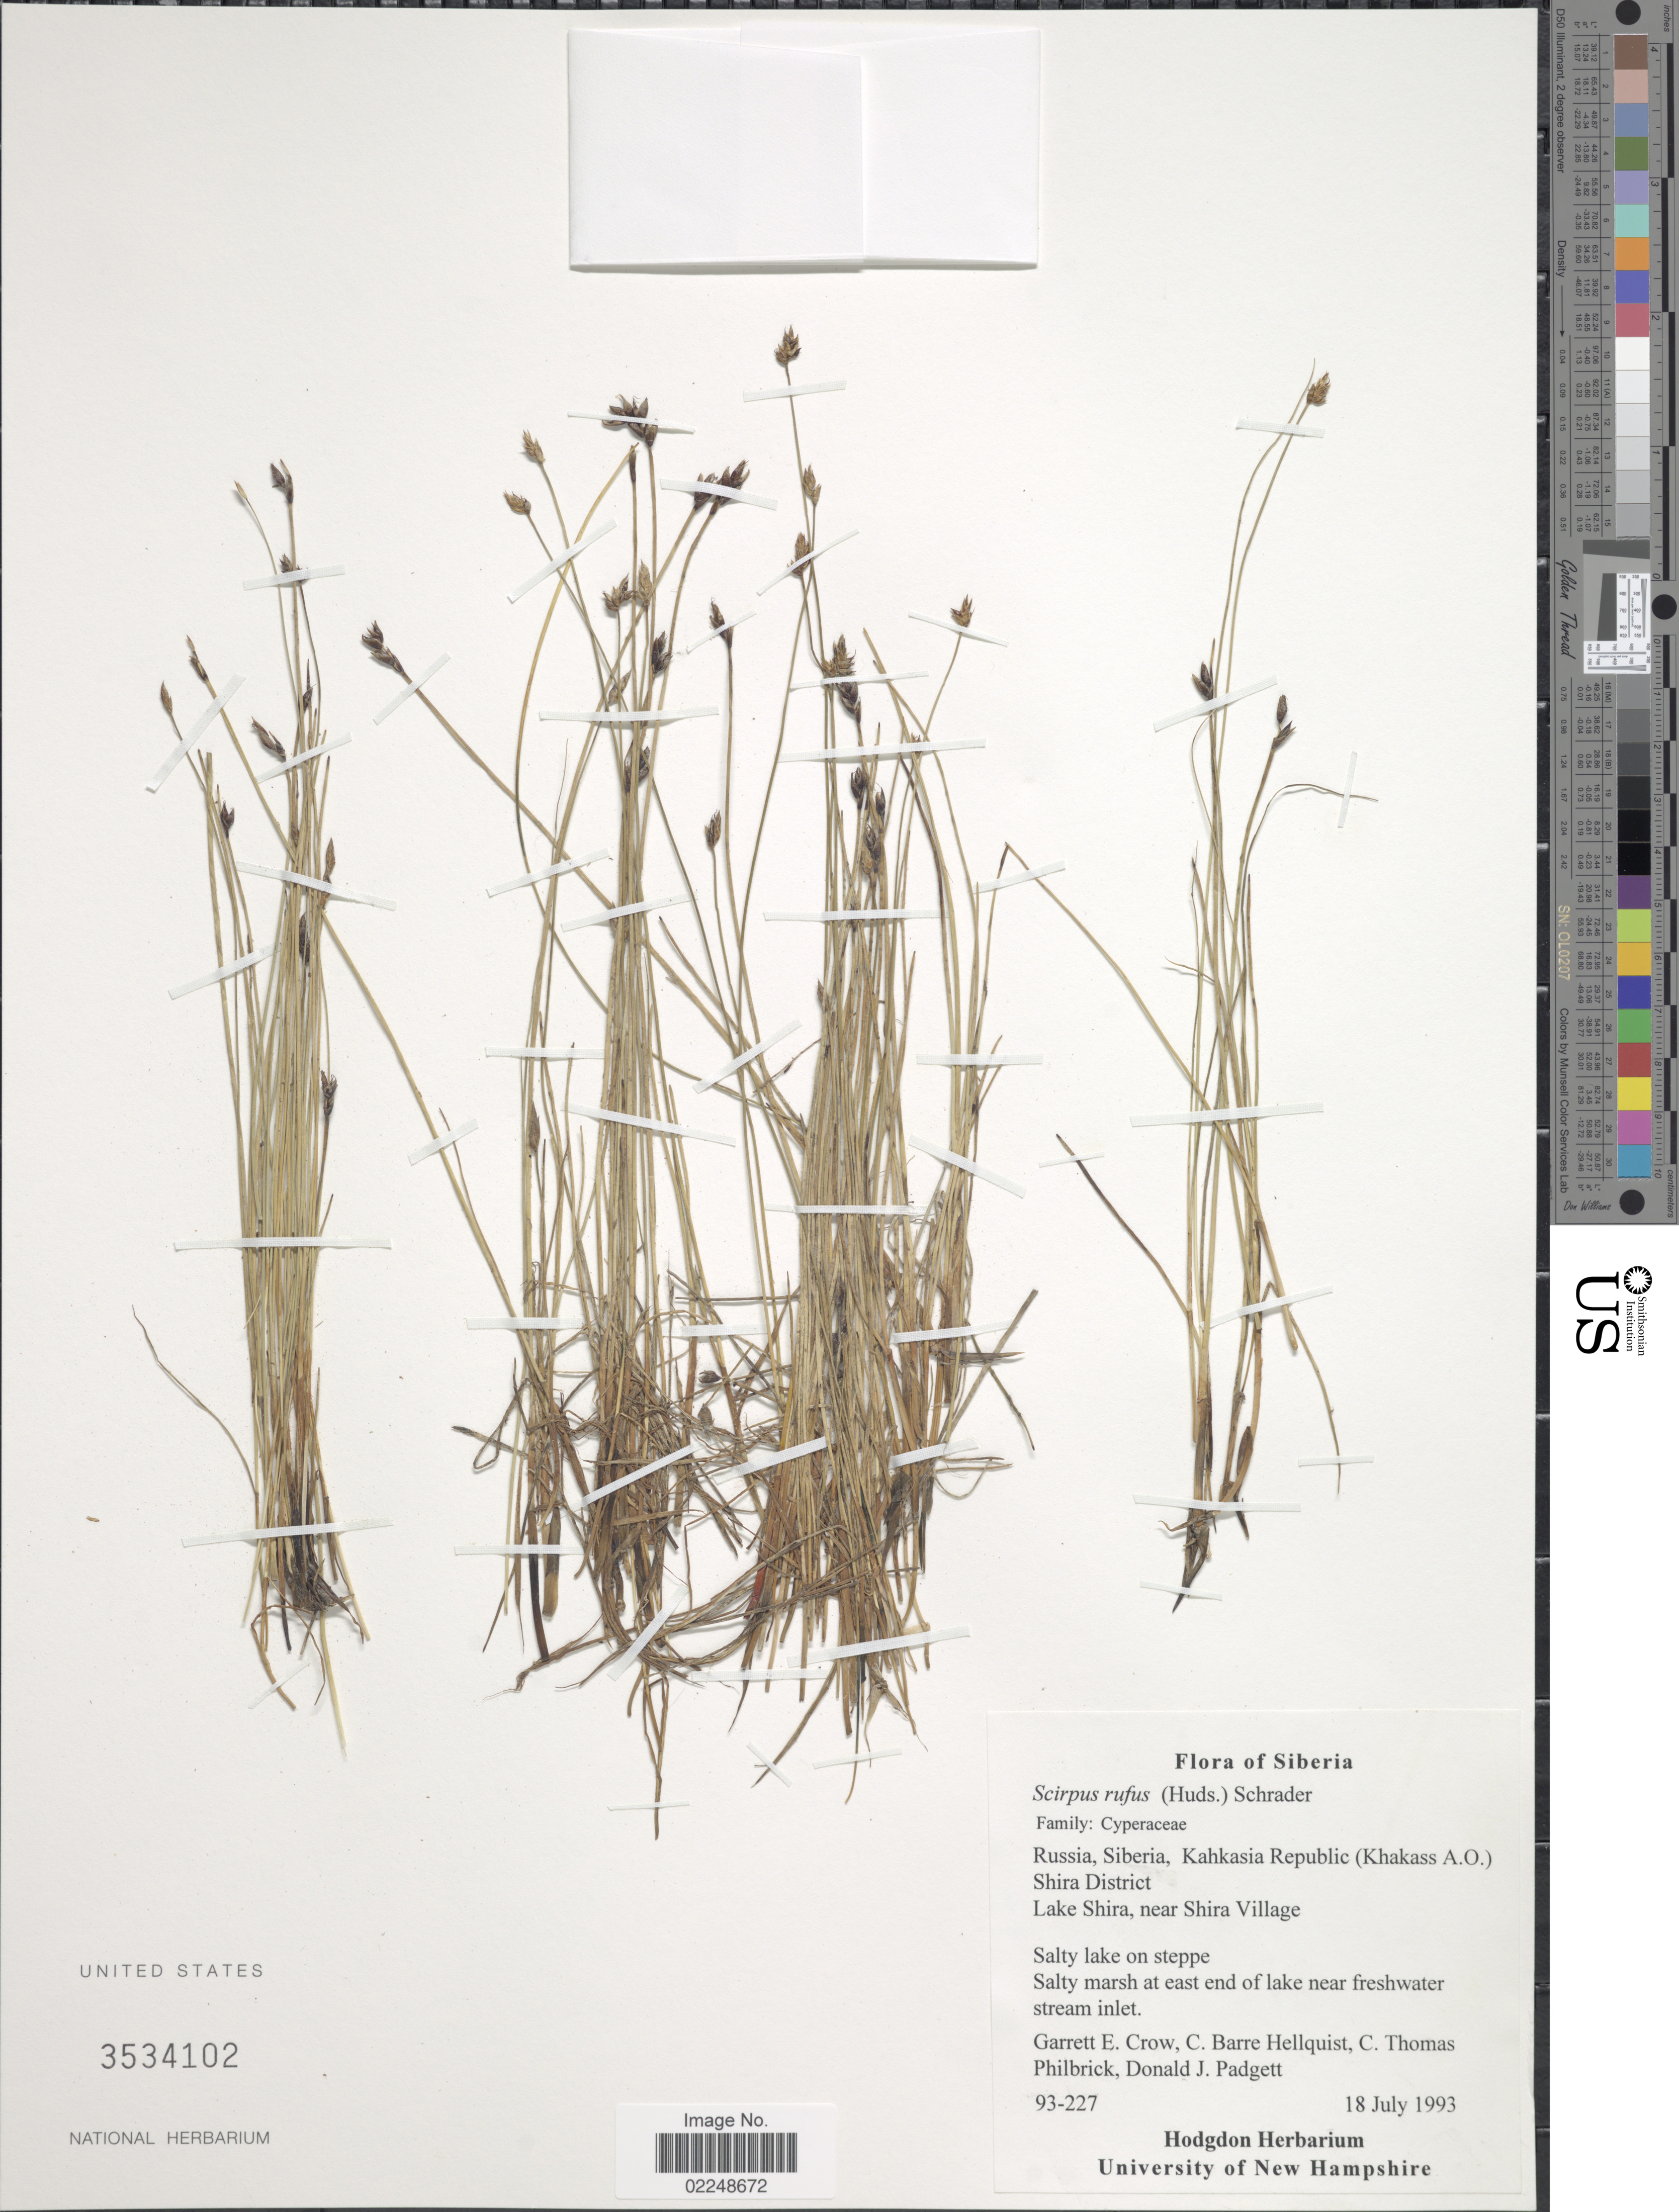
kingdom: Plantae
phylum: Tracheophyta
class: Liliopsida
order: Poales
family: Cyperaceae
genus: Blysmopsis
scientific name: Blysmopsis rufa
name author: (Huds.) Oteng-Yeb.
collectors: G. E. Crow, C. Hellquist, C. Philbrick & D. Padgett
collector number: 93-227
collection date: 1993-07-18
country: Russian Federation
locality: Siberia, Kahkasia Republic (Khakass A.O) Shira District, Lake Shira, near Shira Village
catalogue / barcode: US 3534102